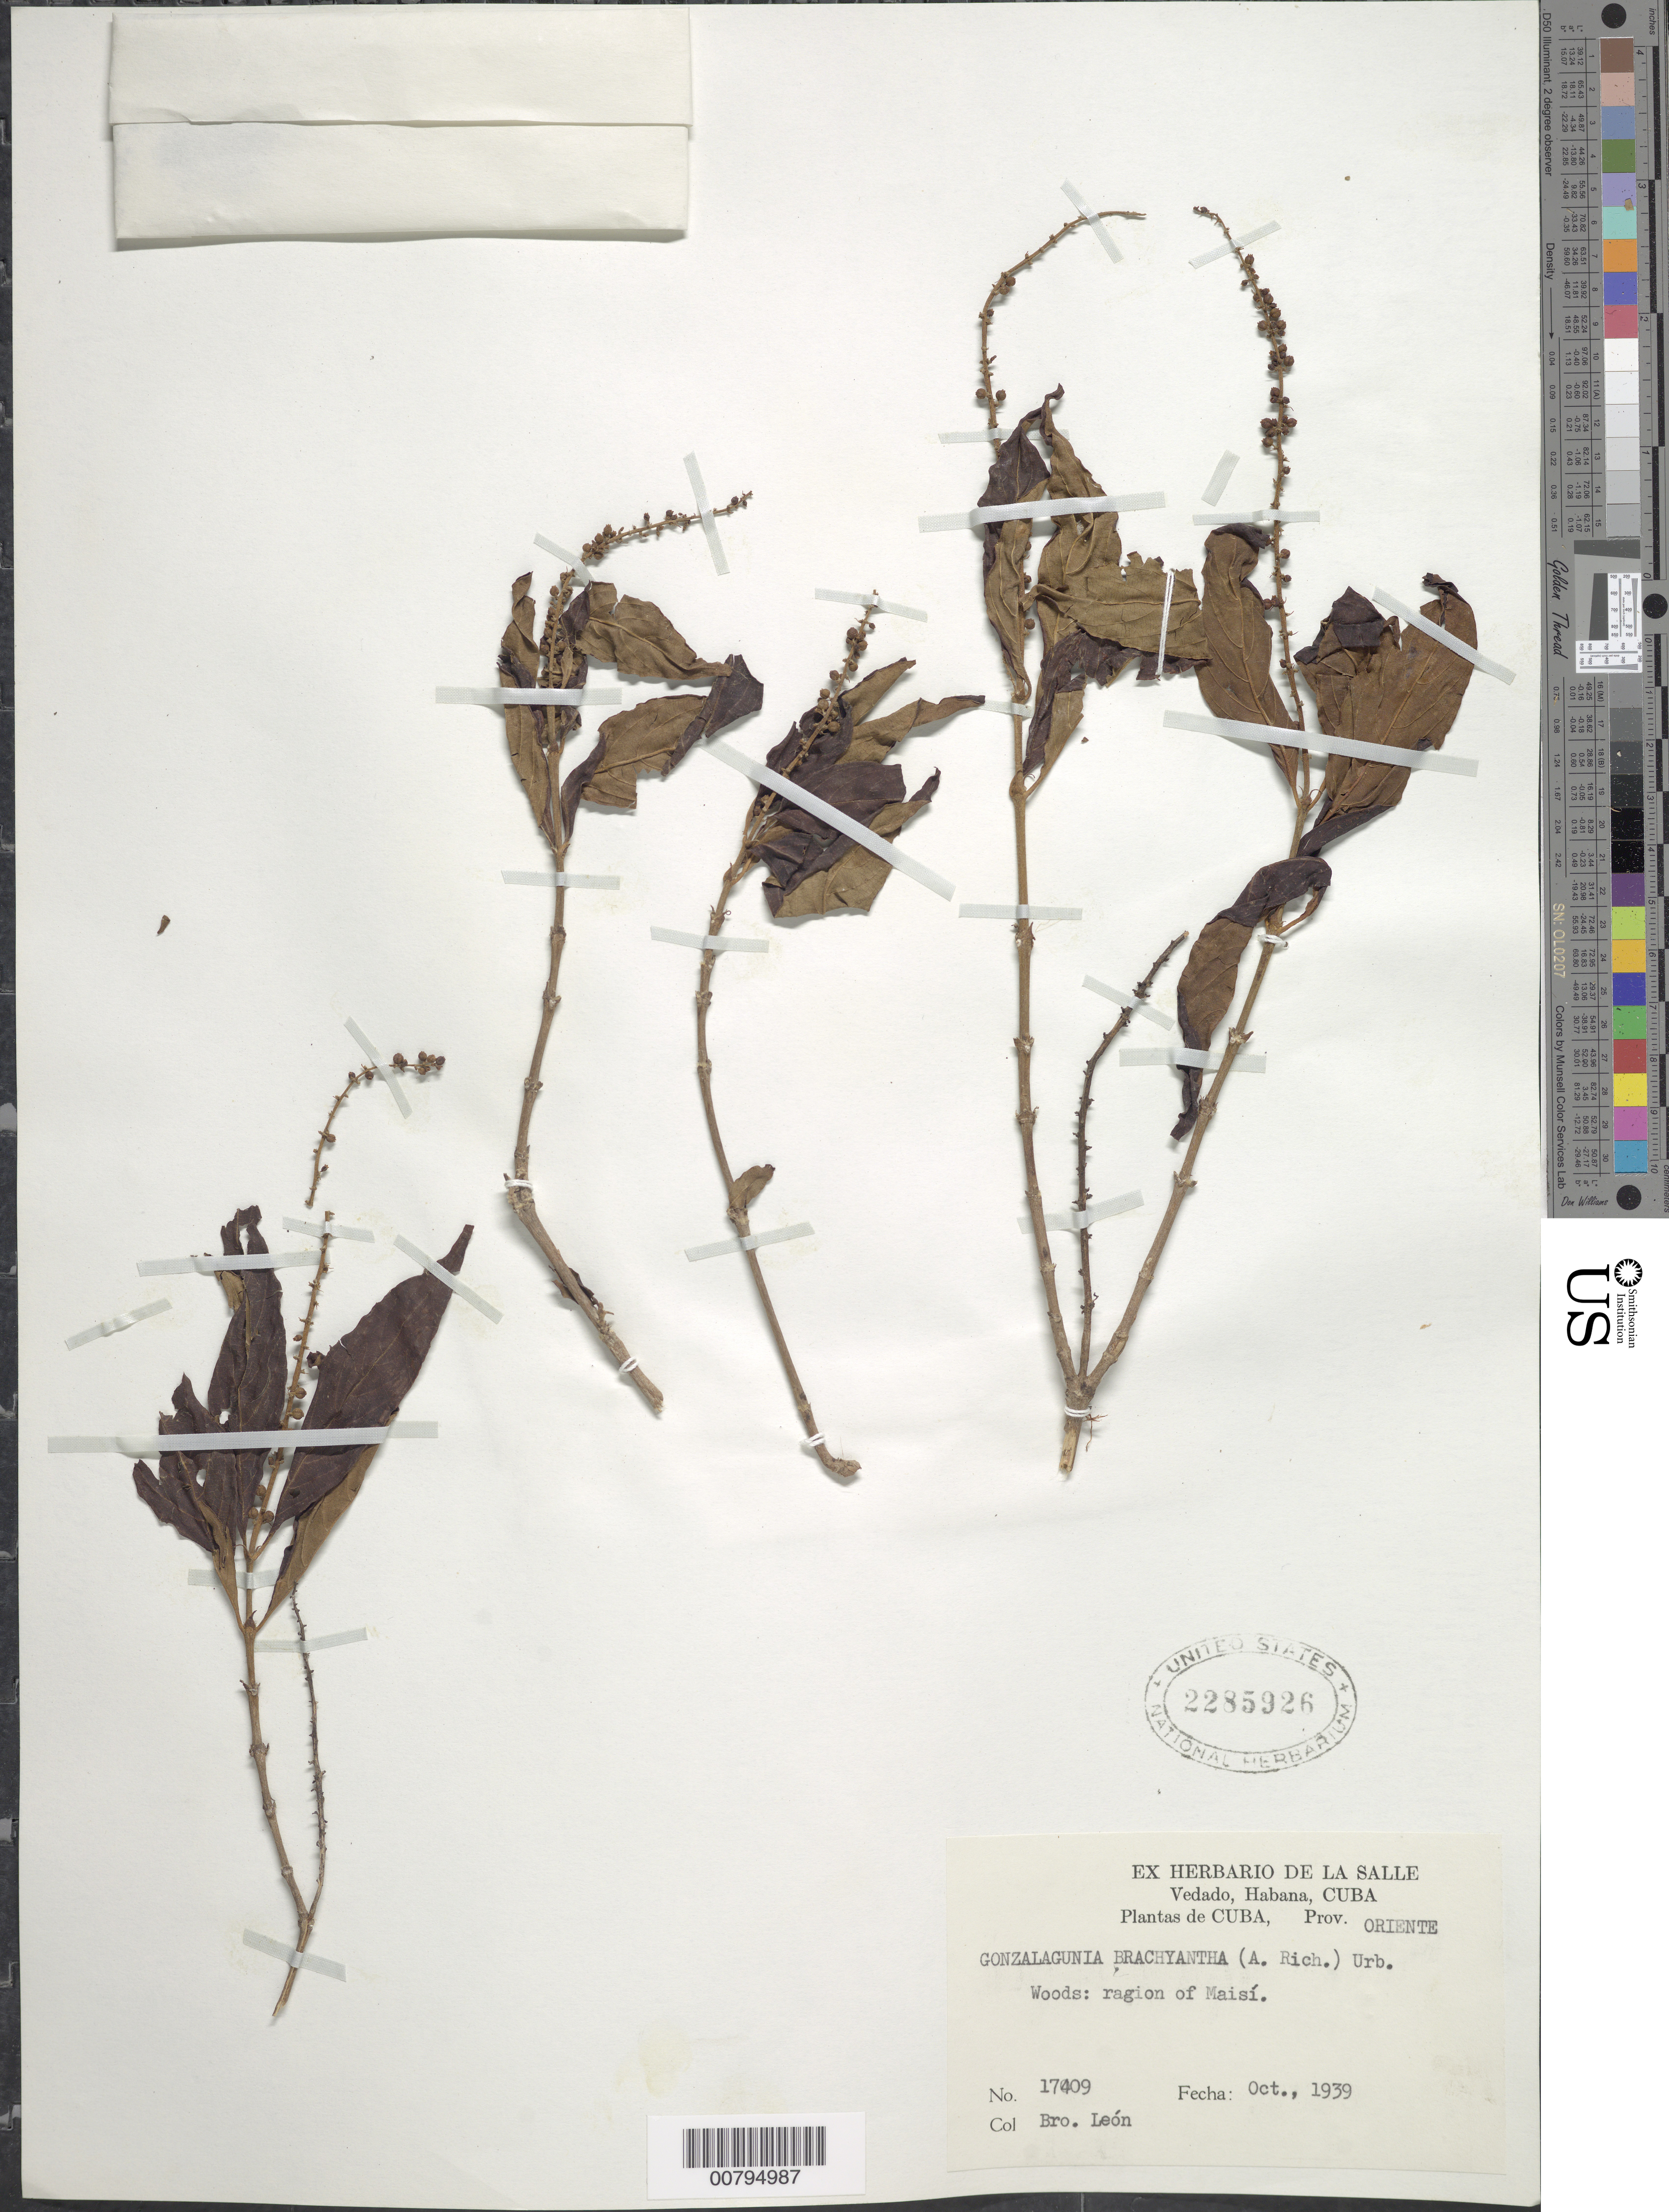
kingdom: Plantae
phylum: Tracheophyta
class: Magnoliopsida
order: Gentianales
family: Rubiaceae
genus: Gonzalagunia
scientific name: Gonzalagunia brachyantha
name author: (A. Rich.) Urb.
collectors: Bro. León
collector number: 17409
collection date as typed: Oct 1939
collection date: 1939-10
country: Cuba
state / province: Oriente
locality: Region of Maisi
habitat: Woods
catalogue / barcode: US 2285926